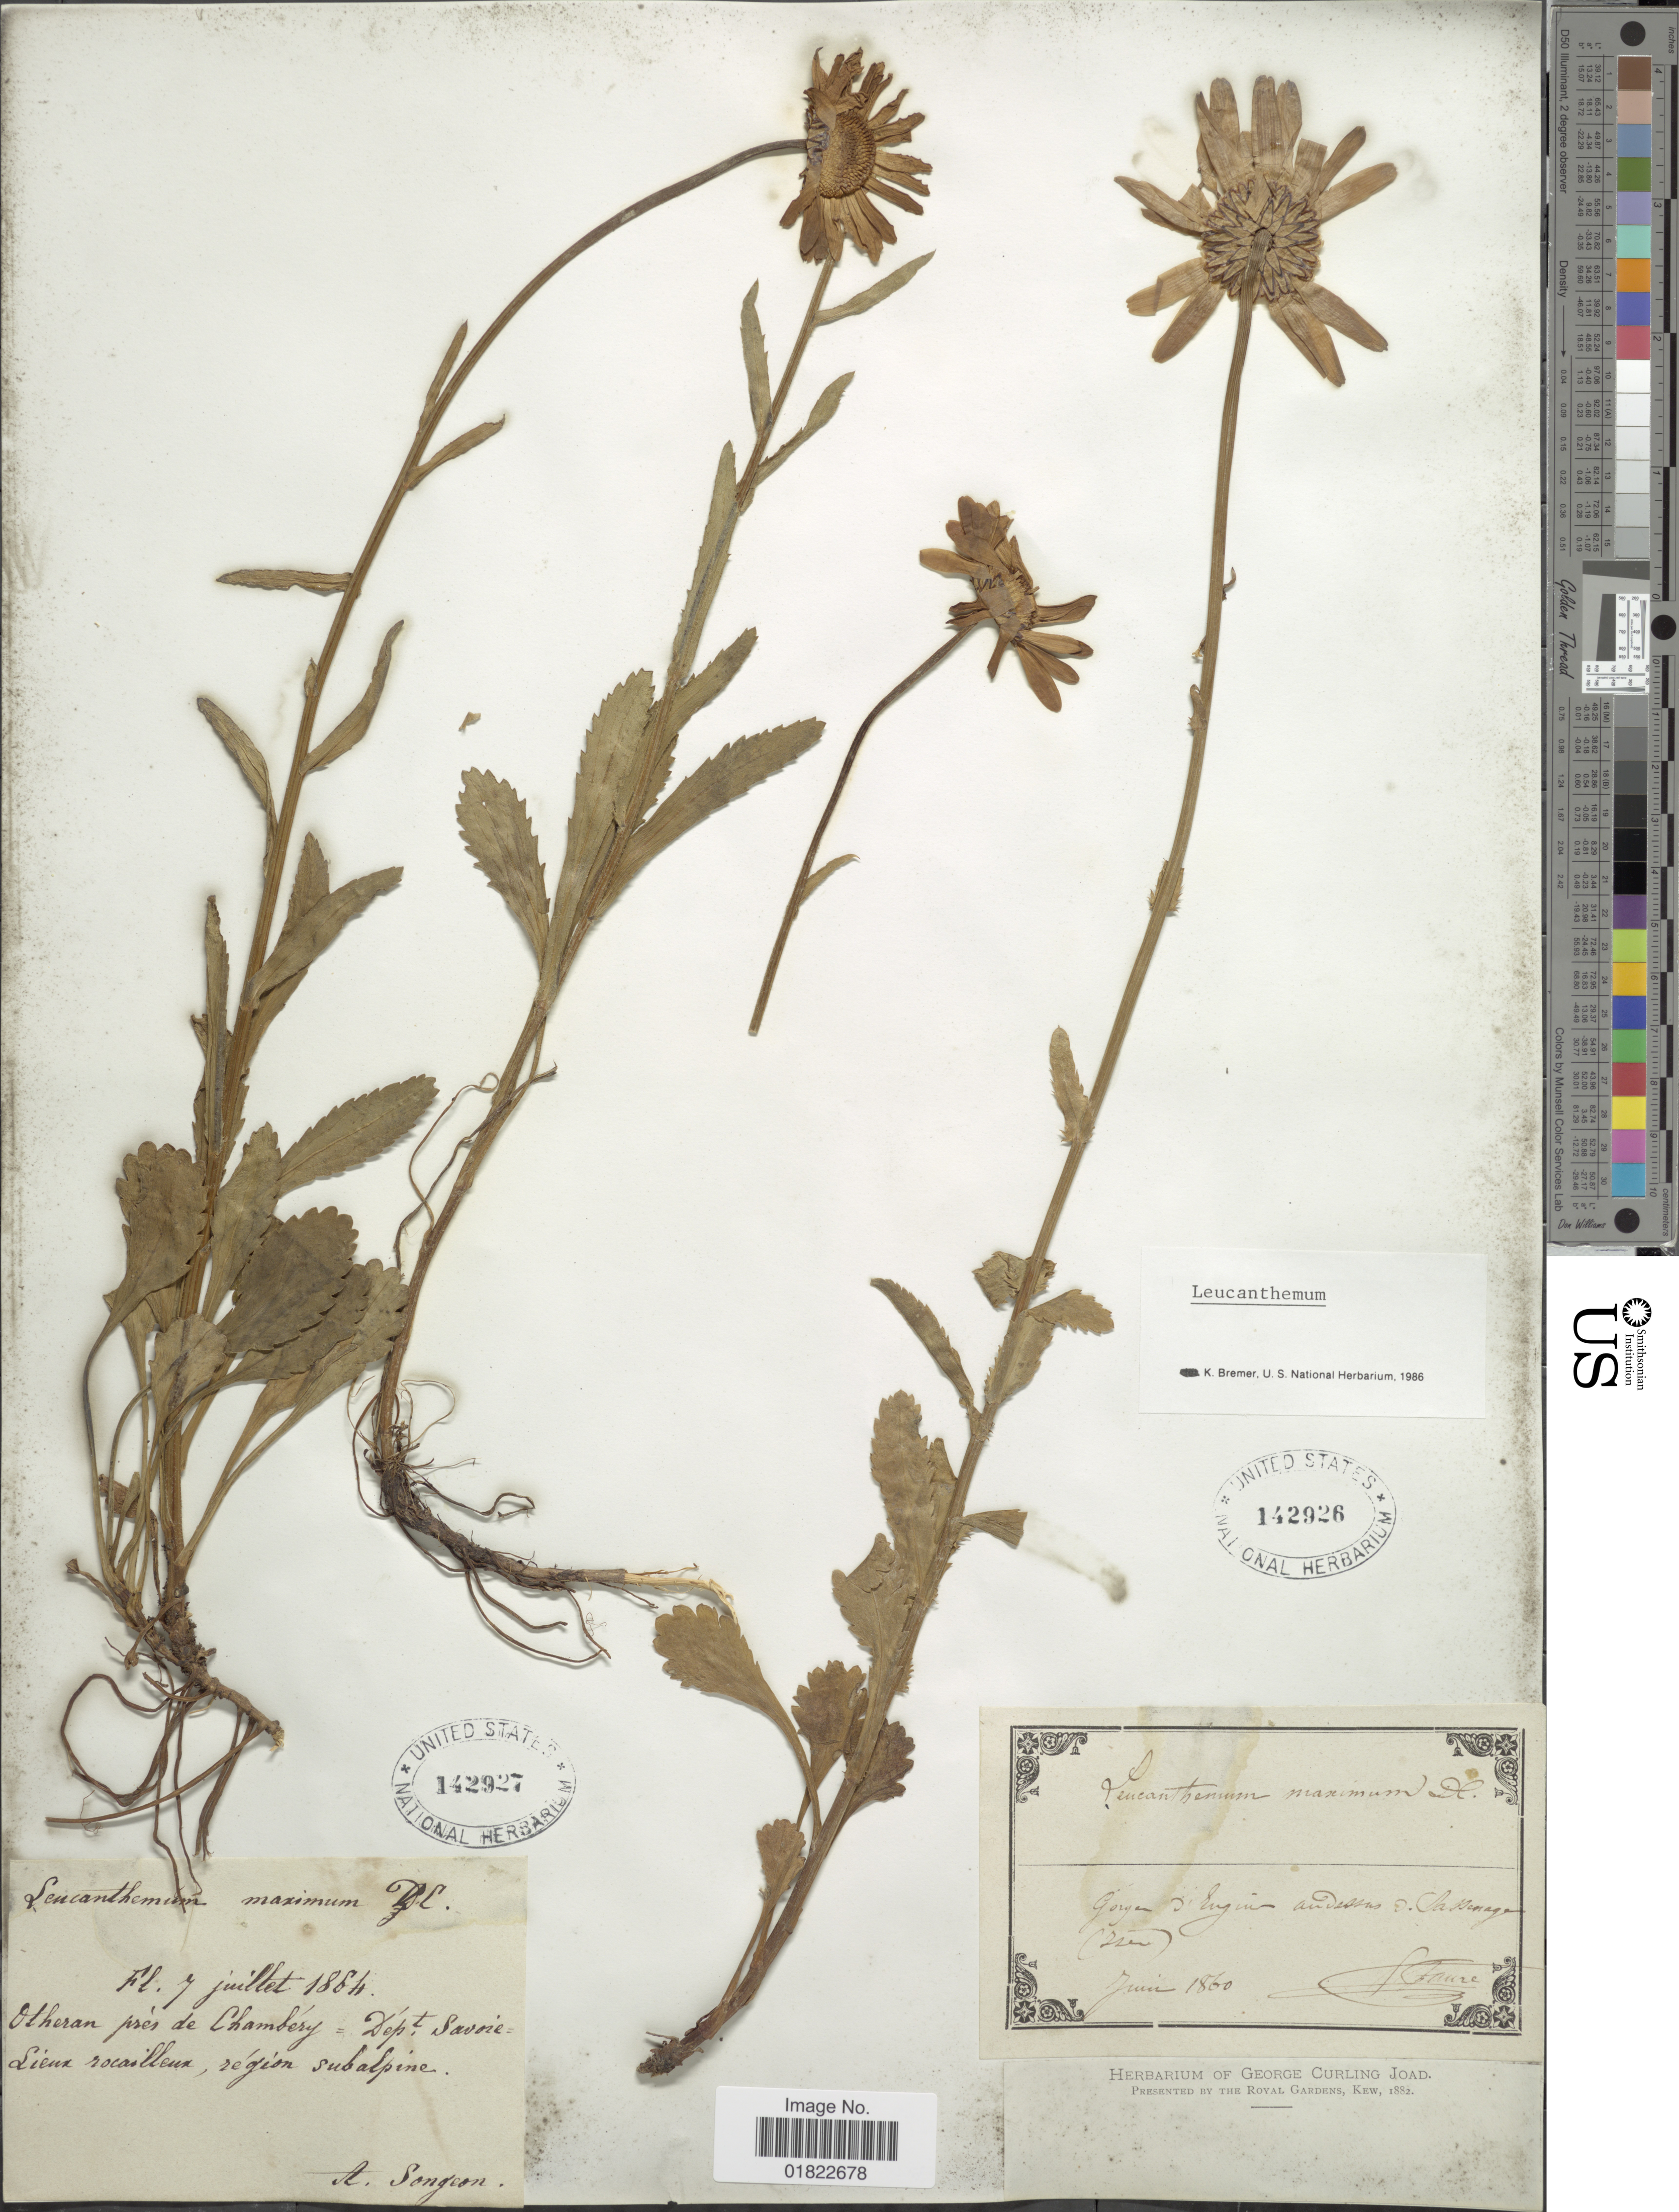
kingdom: Plantae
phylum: Tracheophyta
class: Magnoliopsida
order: Asterales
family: Asteraceae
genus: Leucanthemum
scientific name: Leucanthemum maximum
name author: (Ramond) DC.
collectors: A. Songeon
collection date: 1860-06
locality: Gorg [illegible text] Eng and [illegible text] d. Sa [illegible text]age. [interpreted]( [illegible text]).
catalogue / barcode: US 142927